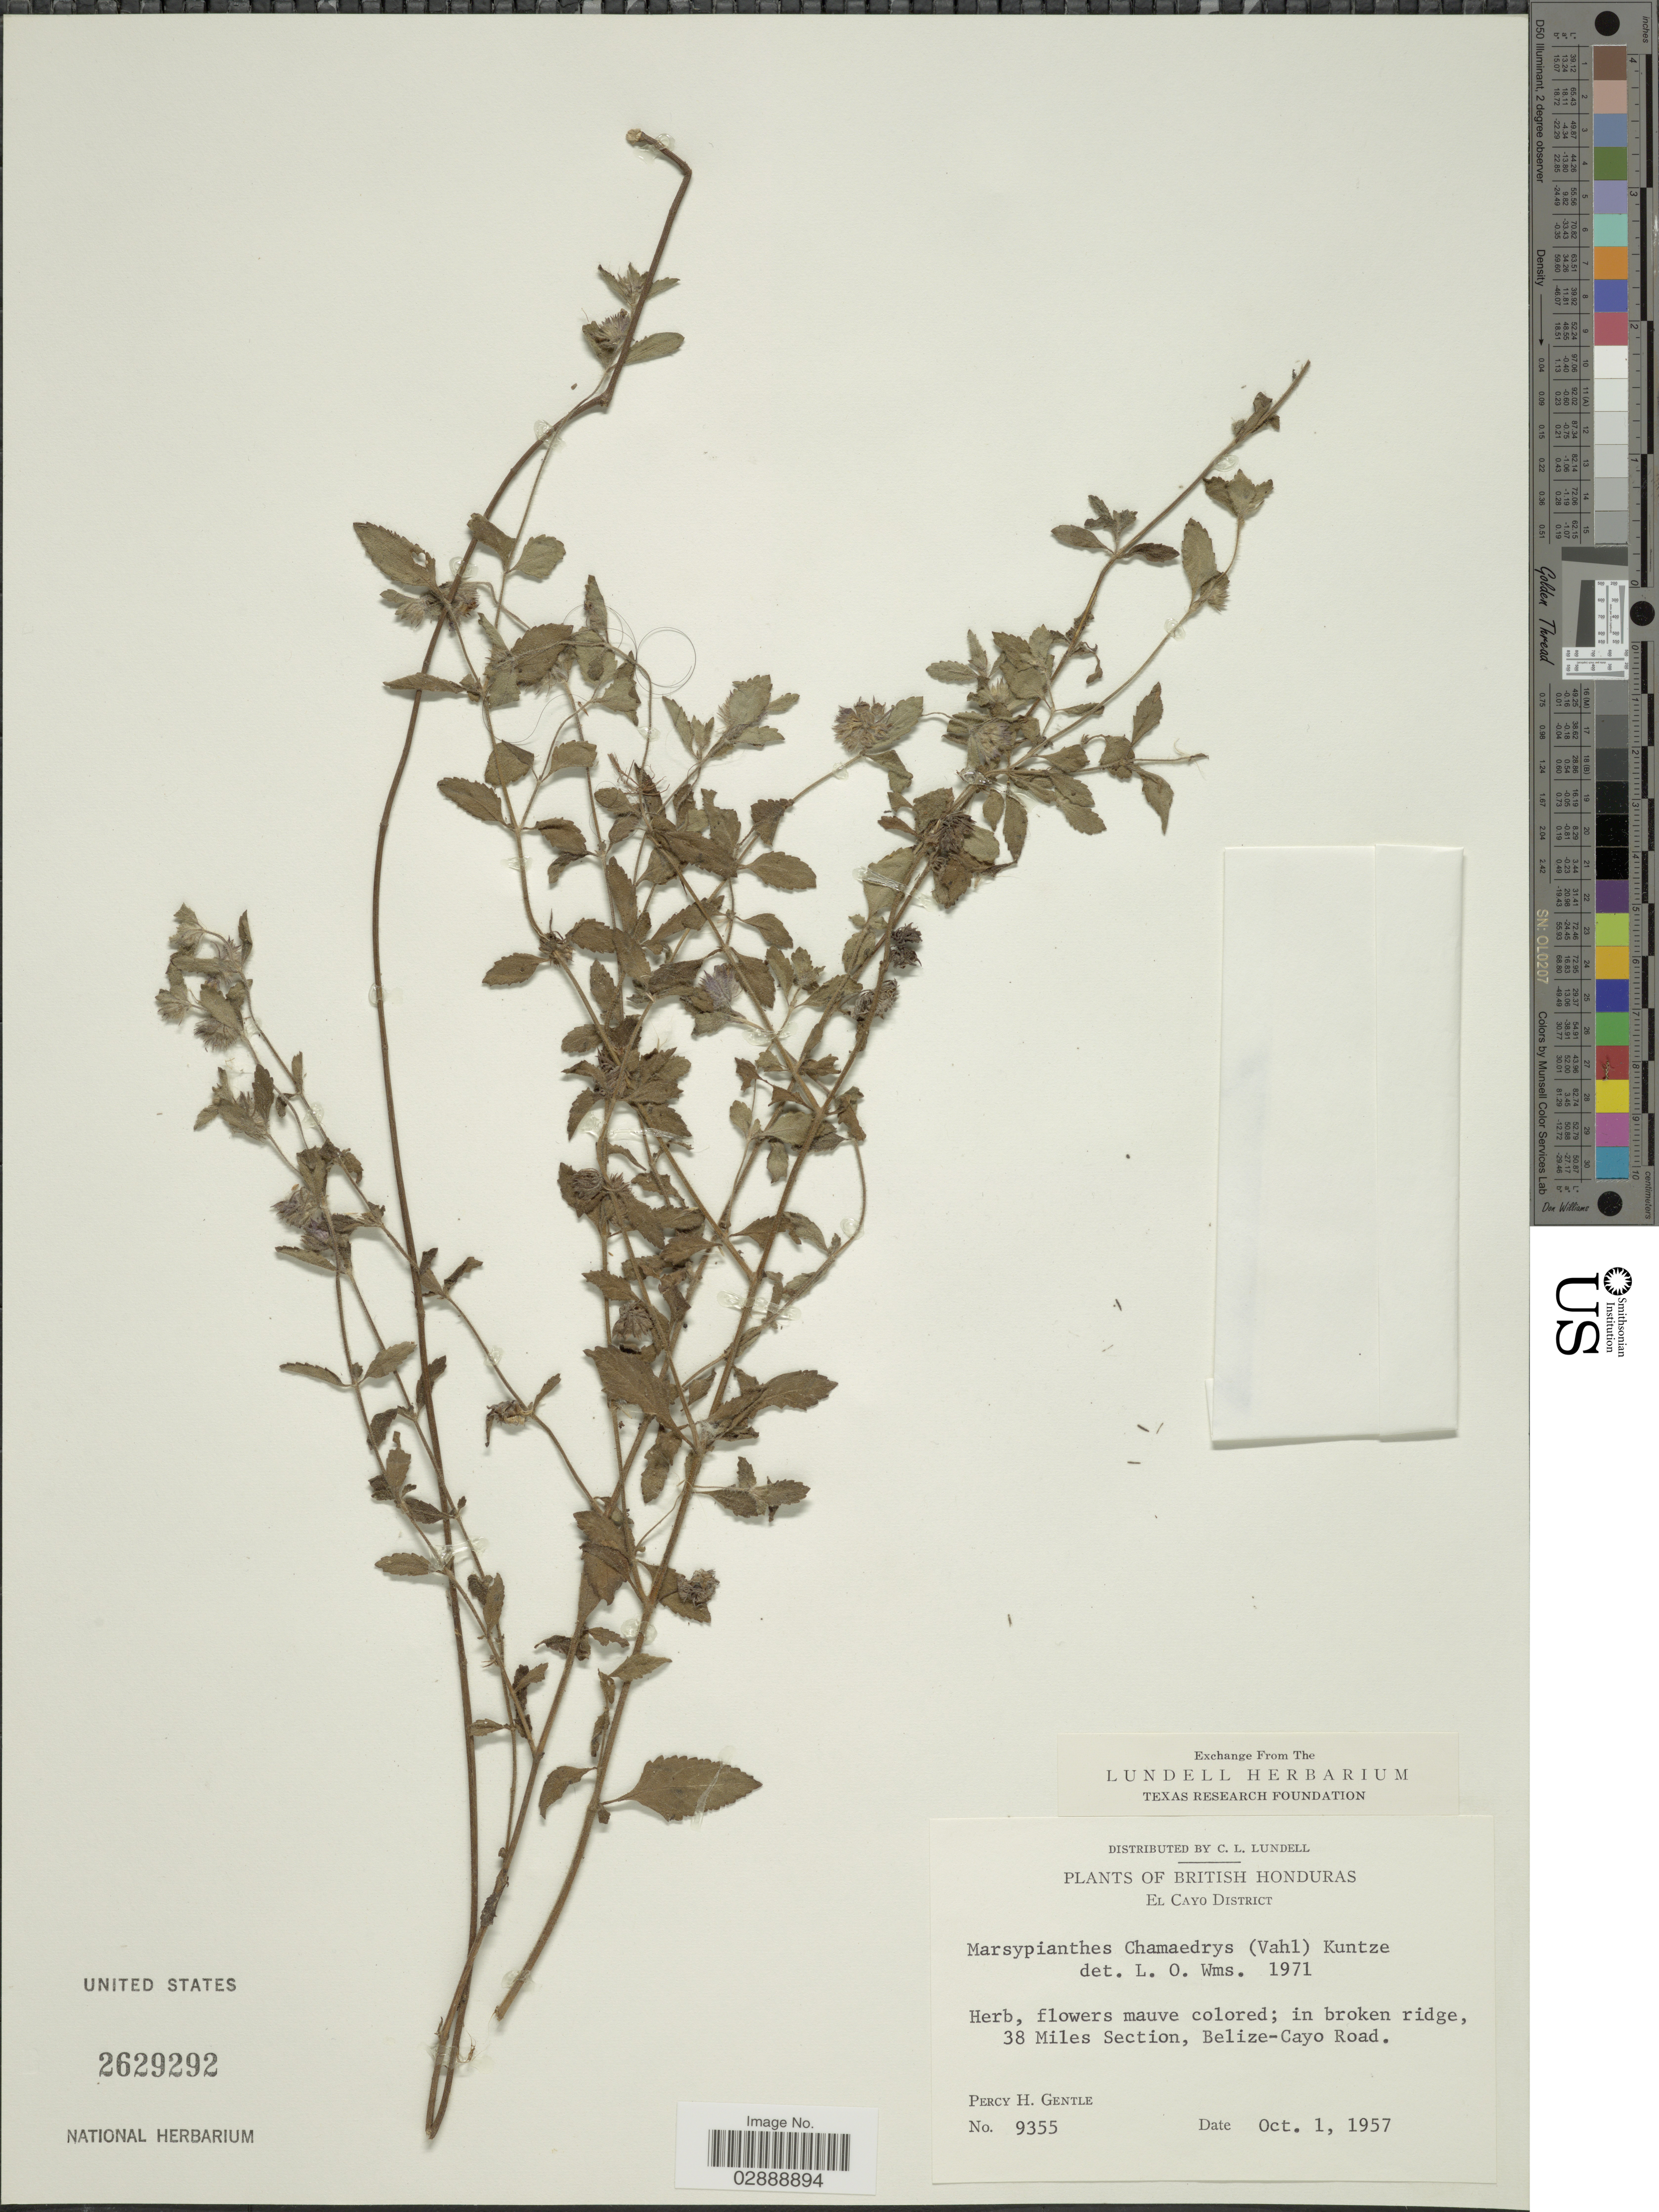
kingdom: Plantae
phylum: Tracheophyta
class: Magnoliopsida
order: Lamiales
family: Lamiaceae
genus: Marsypianthes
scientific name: Marsypianthes chamaedrys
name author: (Vahl) Kuntze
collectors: P. H. Gentle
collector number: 9355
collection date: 1957-10-01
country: Belize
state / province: Cayo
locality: British Honduras. El Cayo District. 38 Miles Section, Belize-Cayo Road.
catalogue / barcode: US 2629292